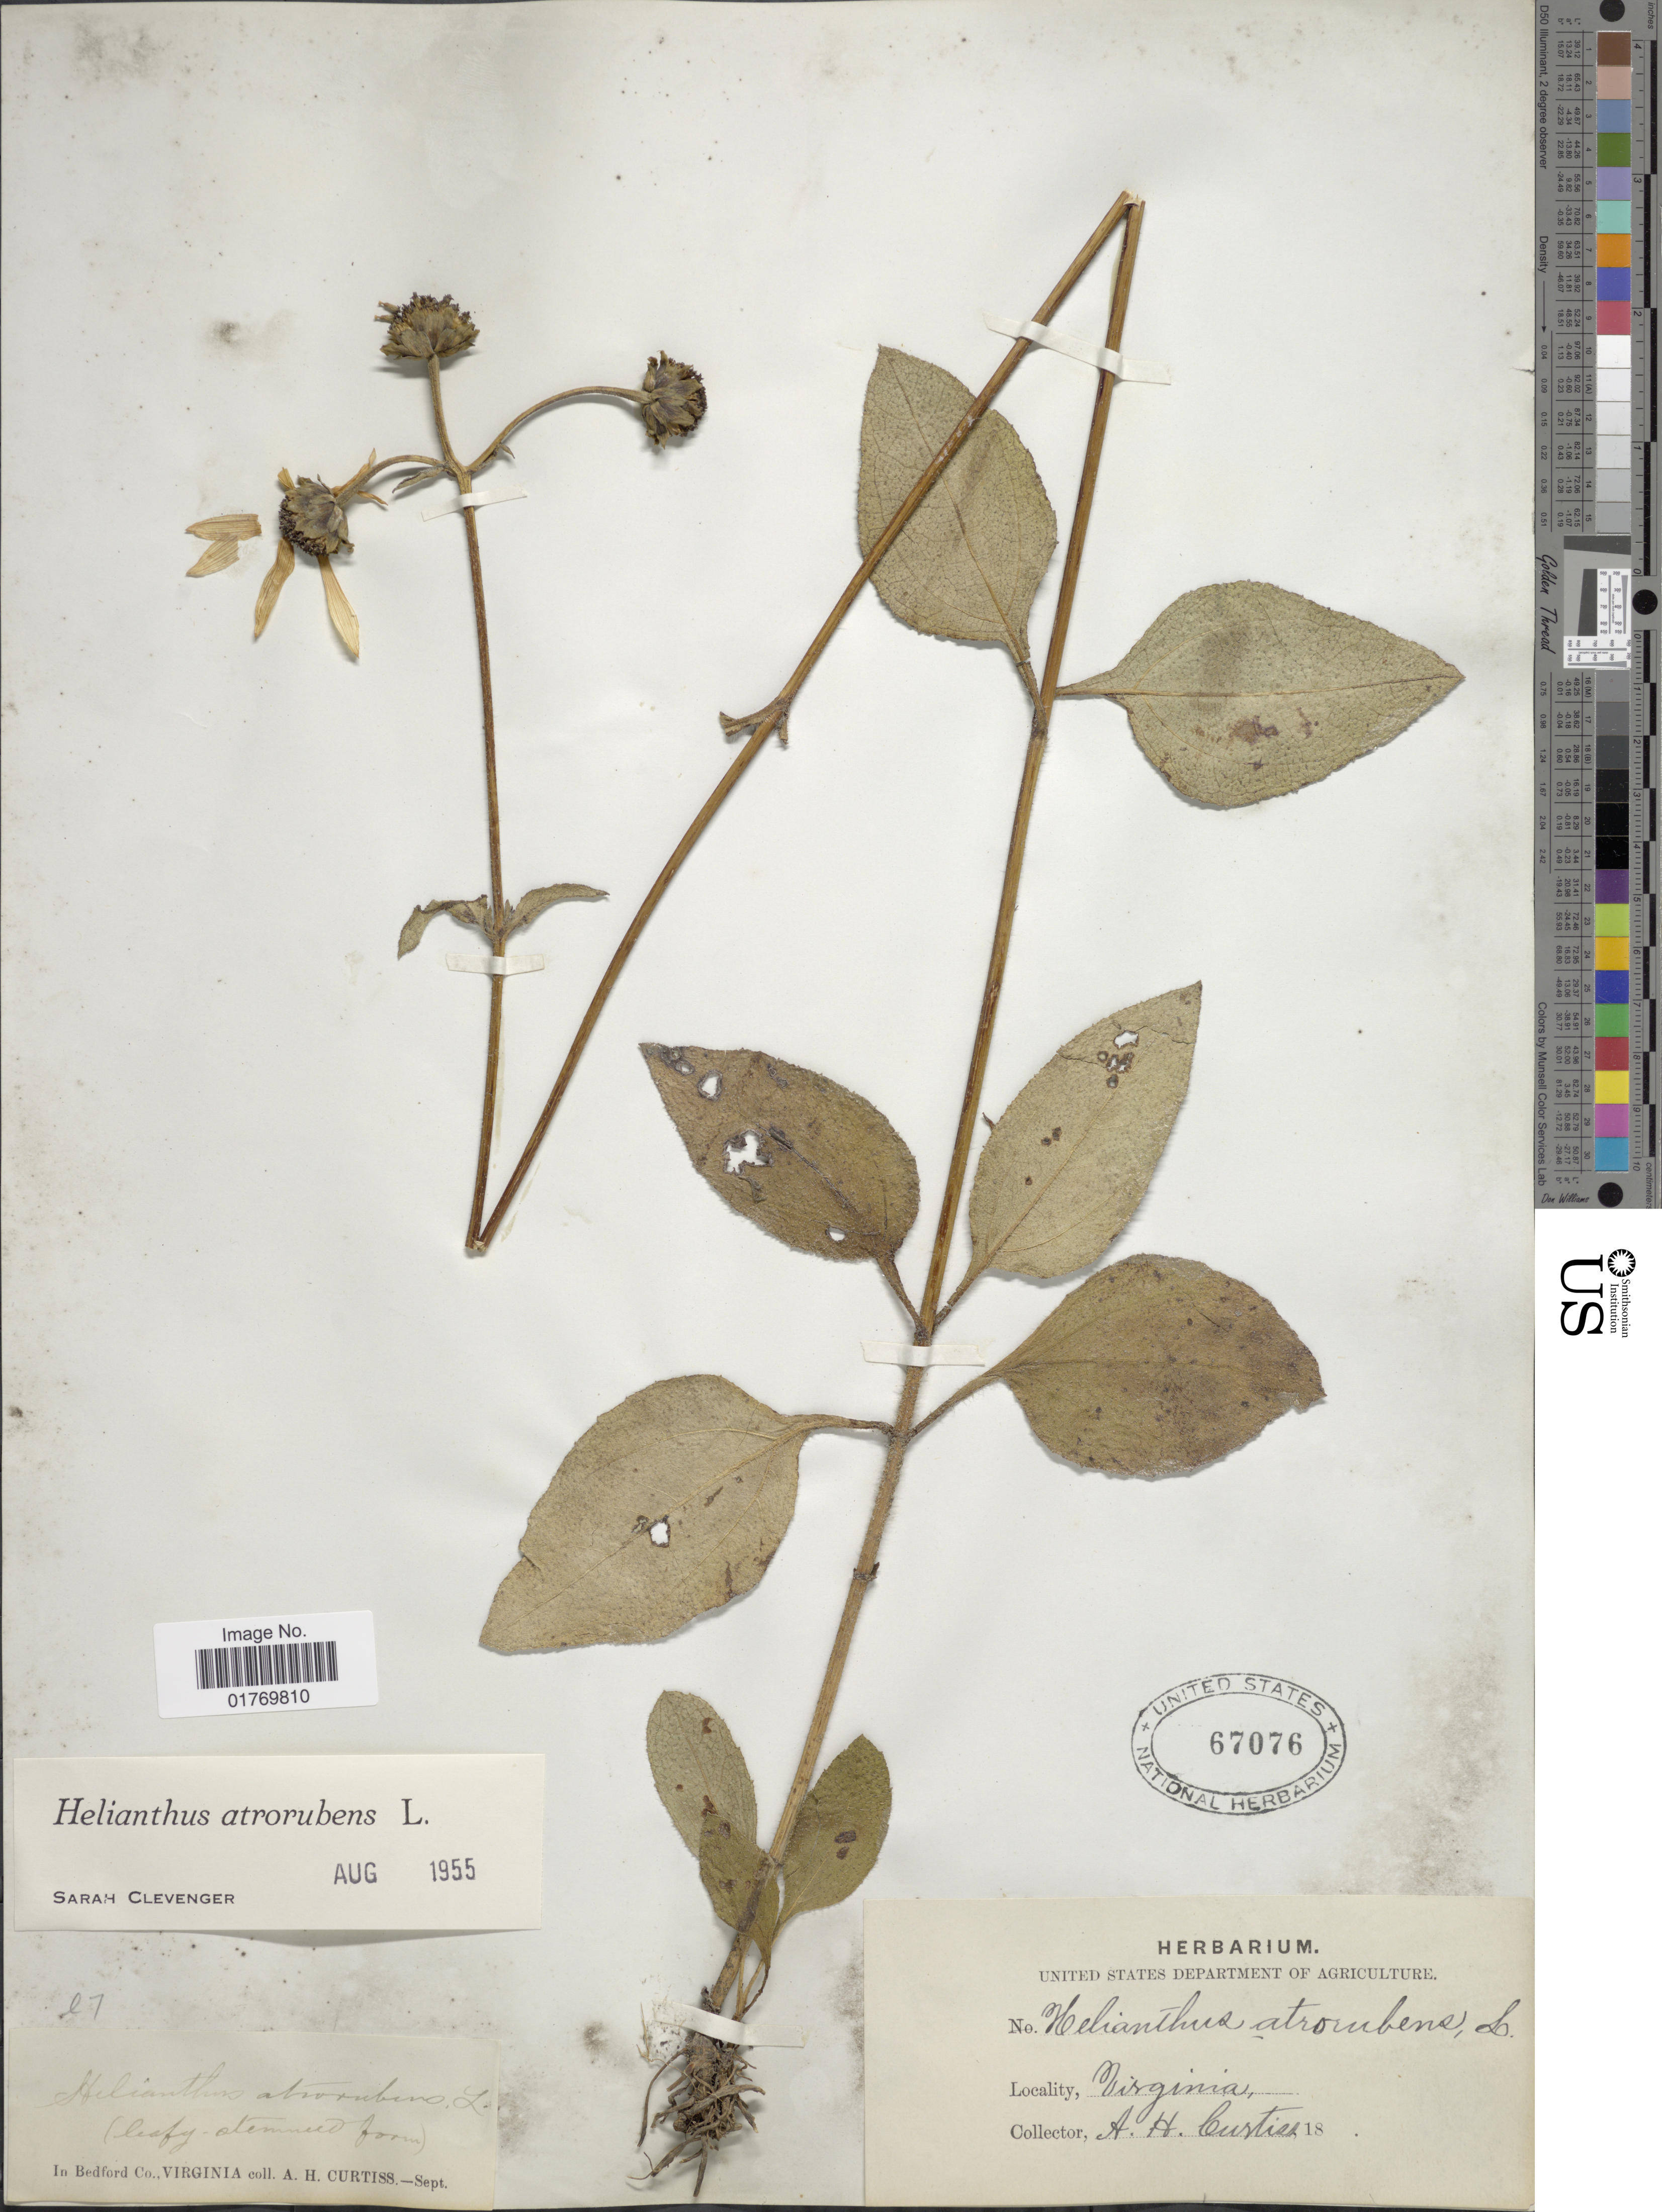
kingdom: Plantae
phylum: Tracheophyta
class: Magnoliopsida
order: Asterales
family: Asteraceae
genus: Helianthus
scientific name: Helianthus atrorubens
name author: L.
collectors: A. H. Curtiss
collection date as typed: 18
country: United States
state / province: Virginia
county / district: Bedford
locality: In Bedford Co.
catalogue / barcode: US 67076